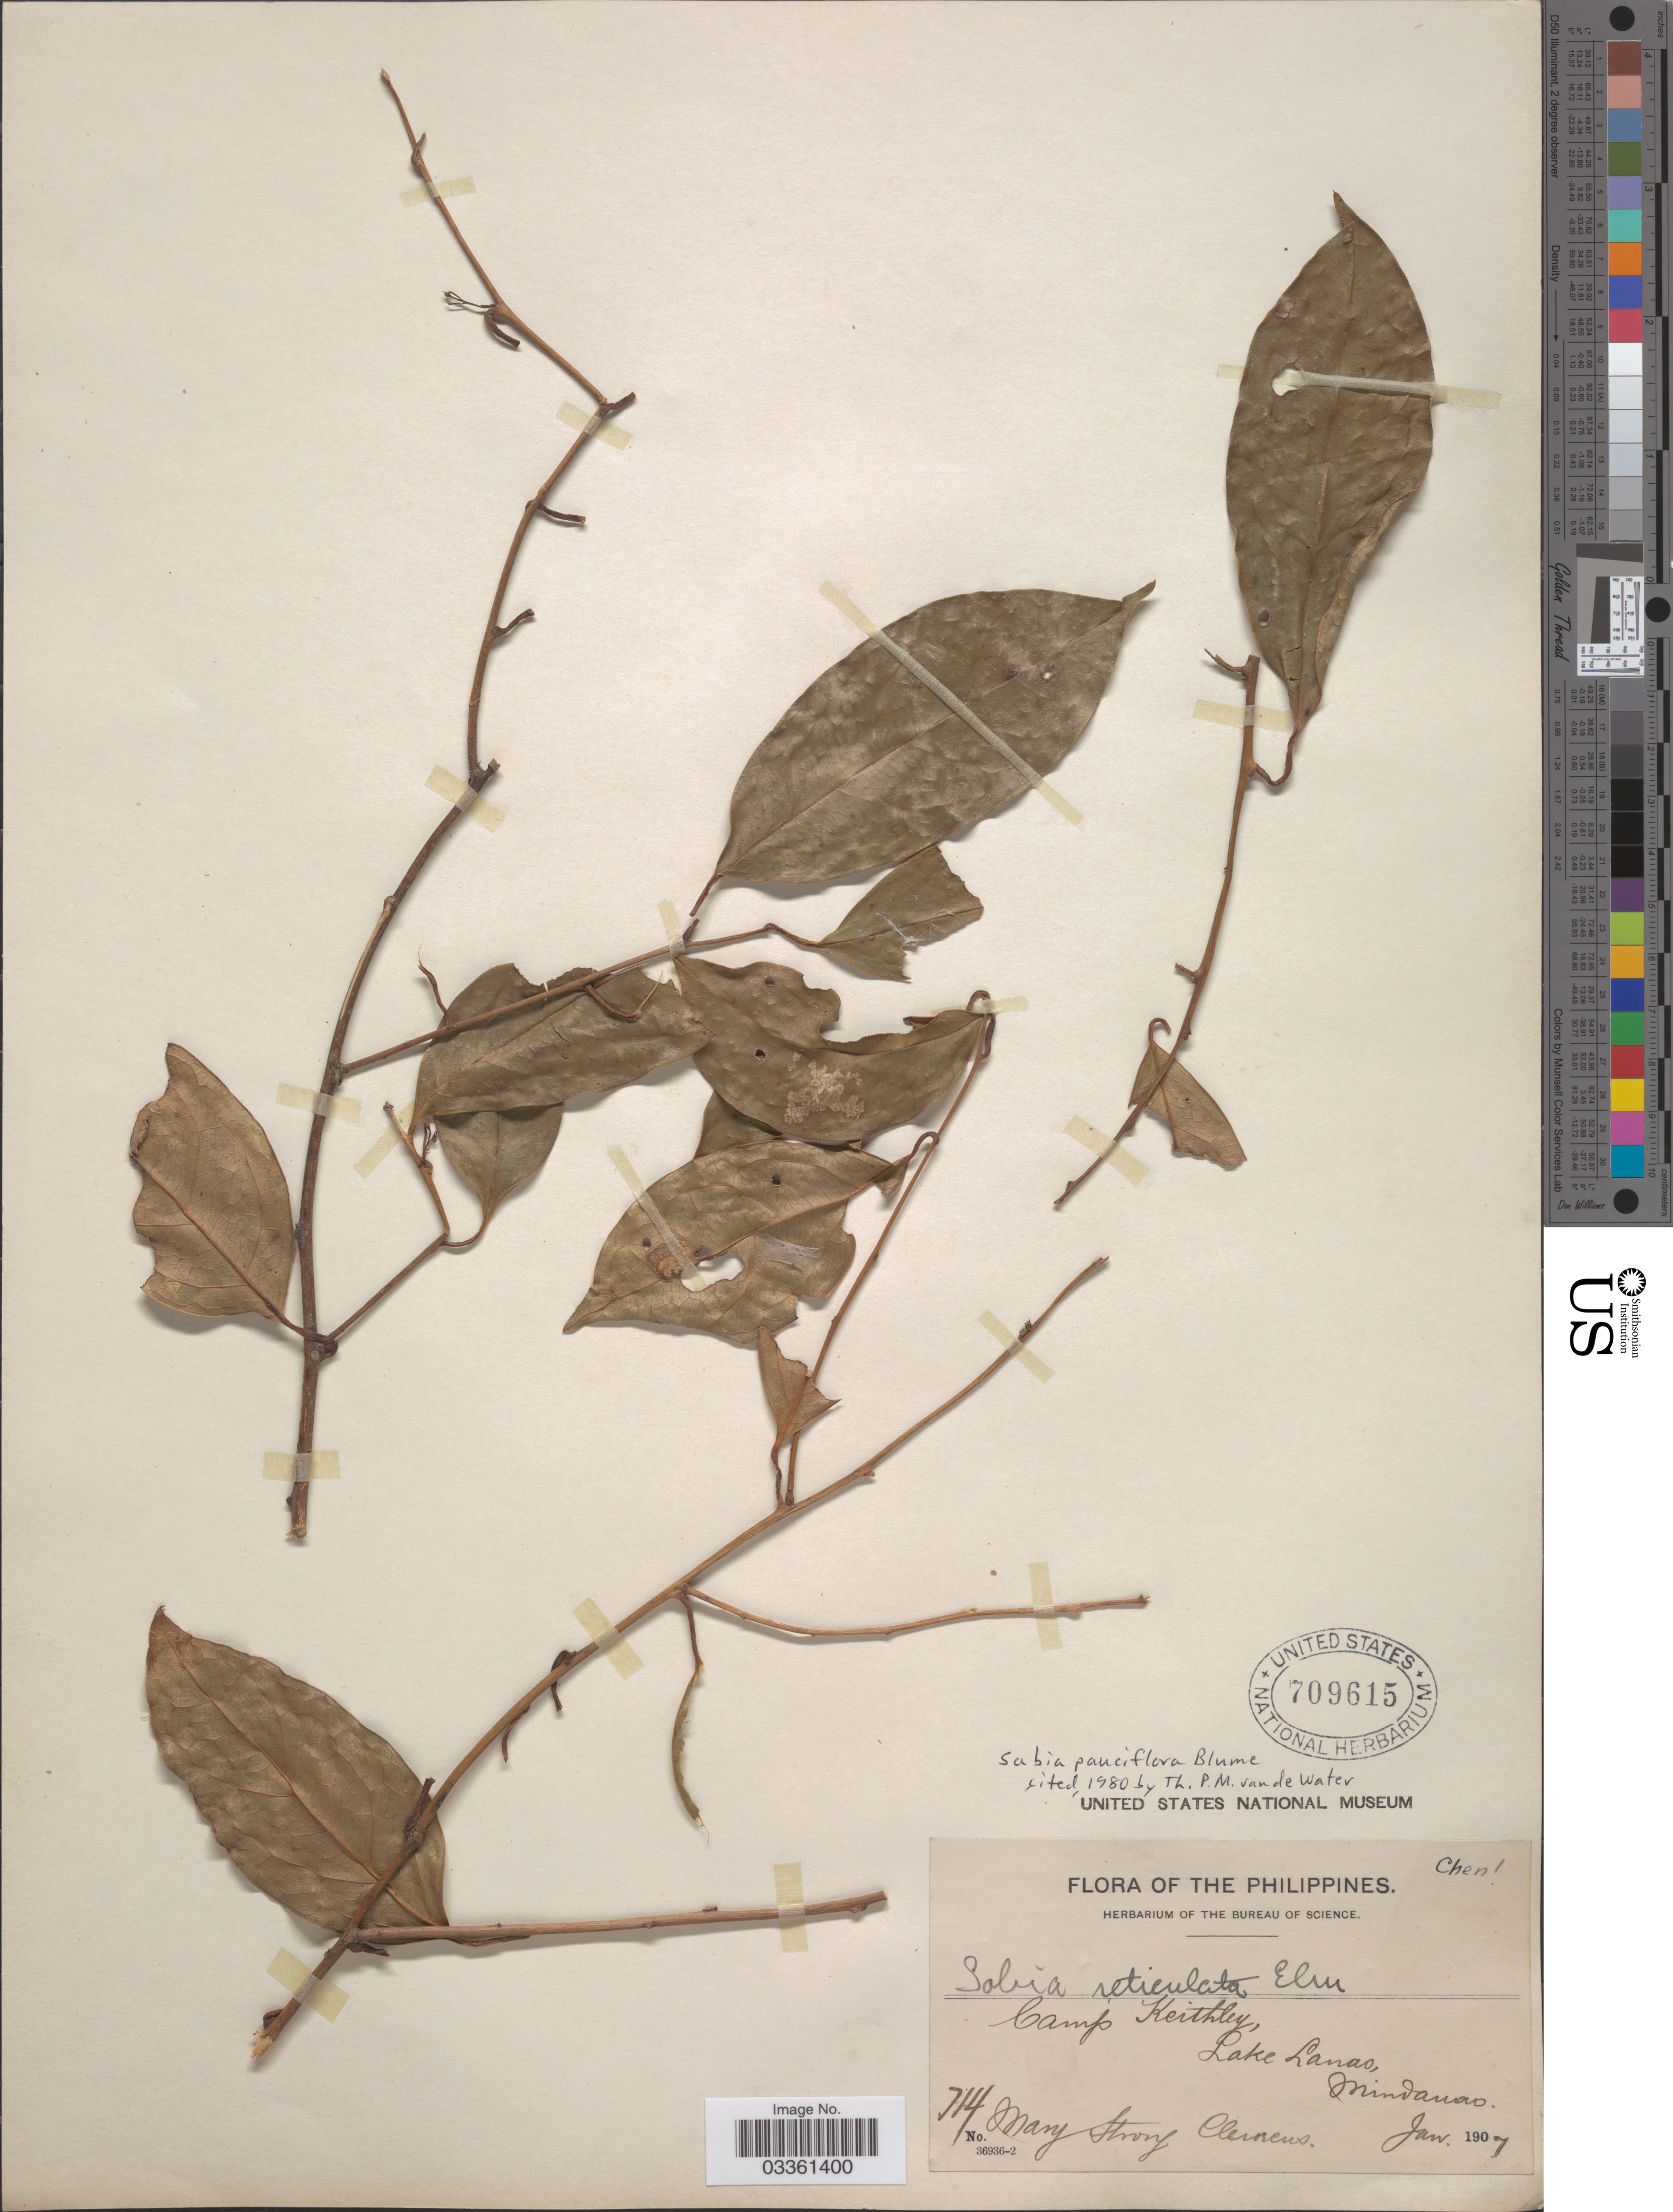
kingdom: Plantae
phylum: Tracheophyta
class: Magnoliopsida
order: Proteales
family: Sabiaceae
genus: Sabia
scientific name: Sabia pauciflora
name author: Blume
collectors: M. S. Clemens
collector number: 714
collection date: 1907-01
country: Philippines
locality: Camp Keithley, Lake Lanao, Mindanao.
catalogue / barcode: US 709615